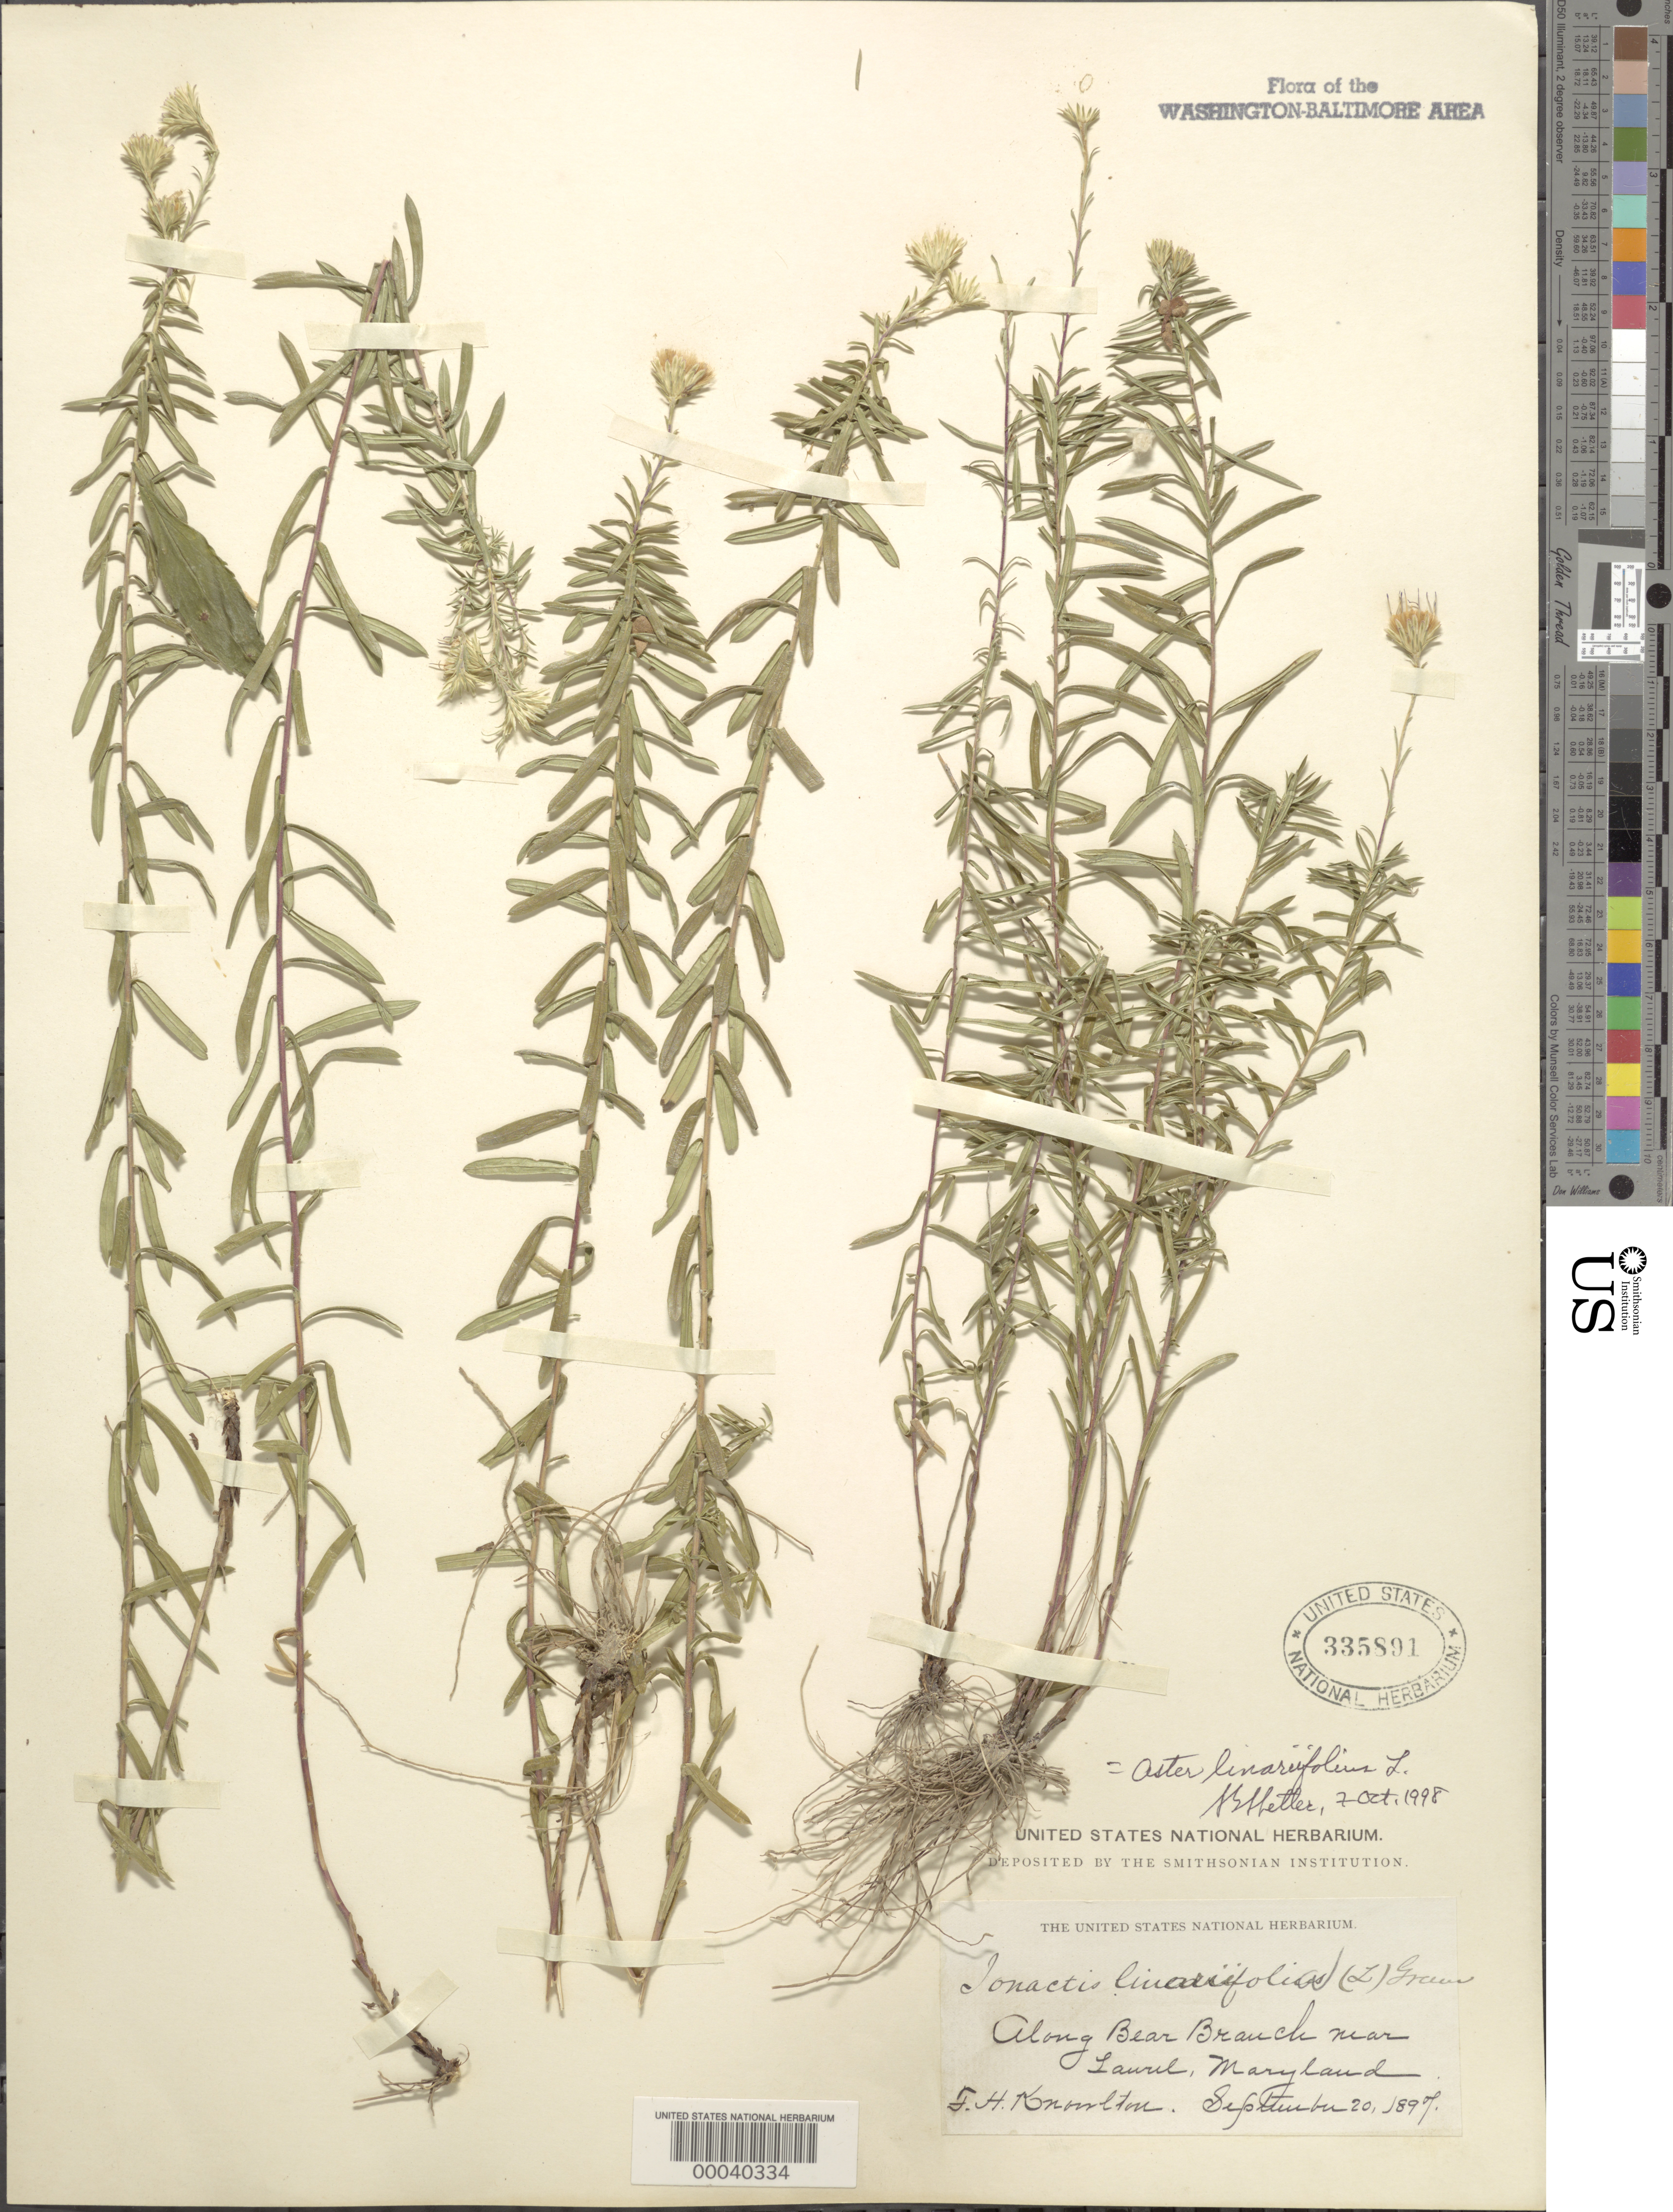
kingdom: Plantae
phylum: Tracheophyta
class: Magnoliopsida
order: Asterales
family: Asteraceae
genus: Ionactis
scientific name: Ionactis linariifolia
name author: (L.) Greene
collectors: F. H. Knowlton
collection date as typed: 20 Sep 1897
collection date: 1897-09-20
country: United States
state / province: Maryland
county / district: Prince George's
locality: Bear Branch near Laurel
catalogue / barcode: US 335891